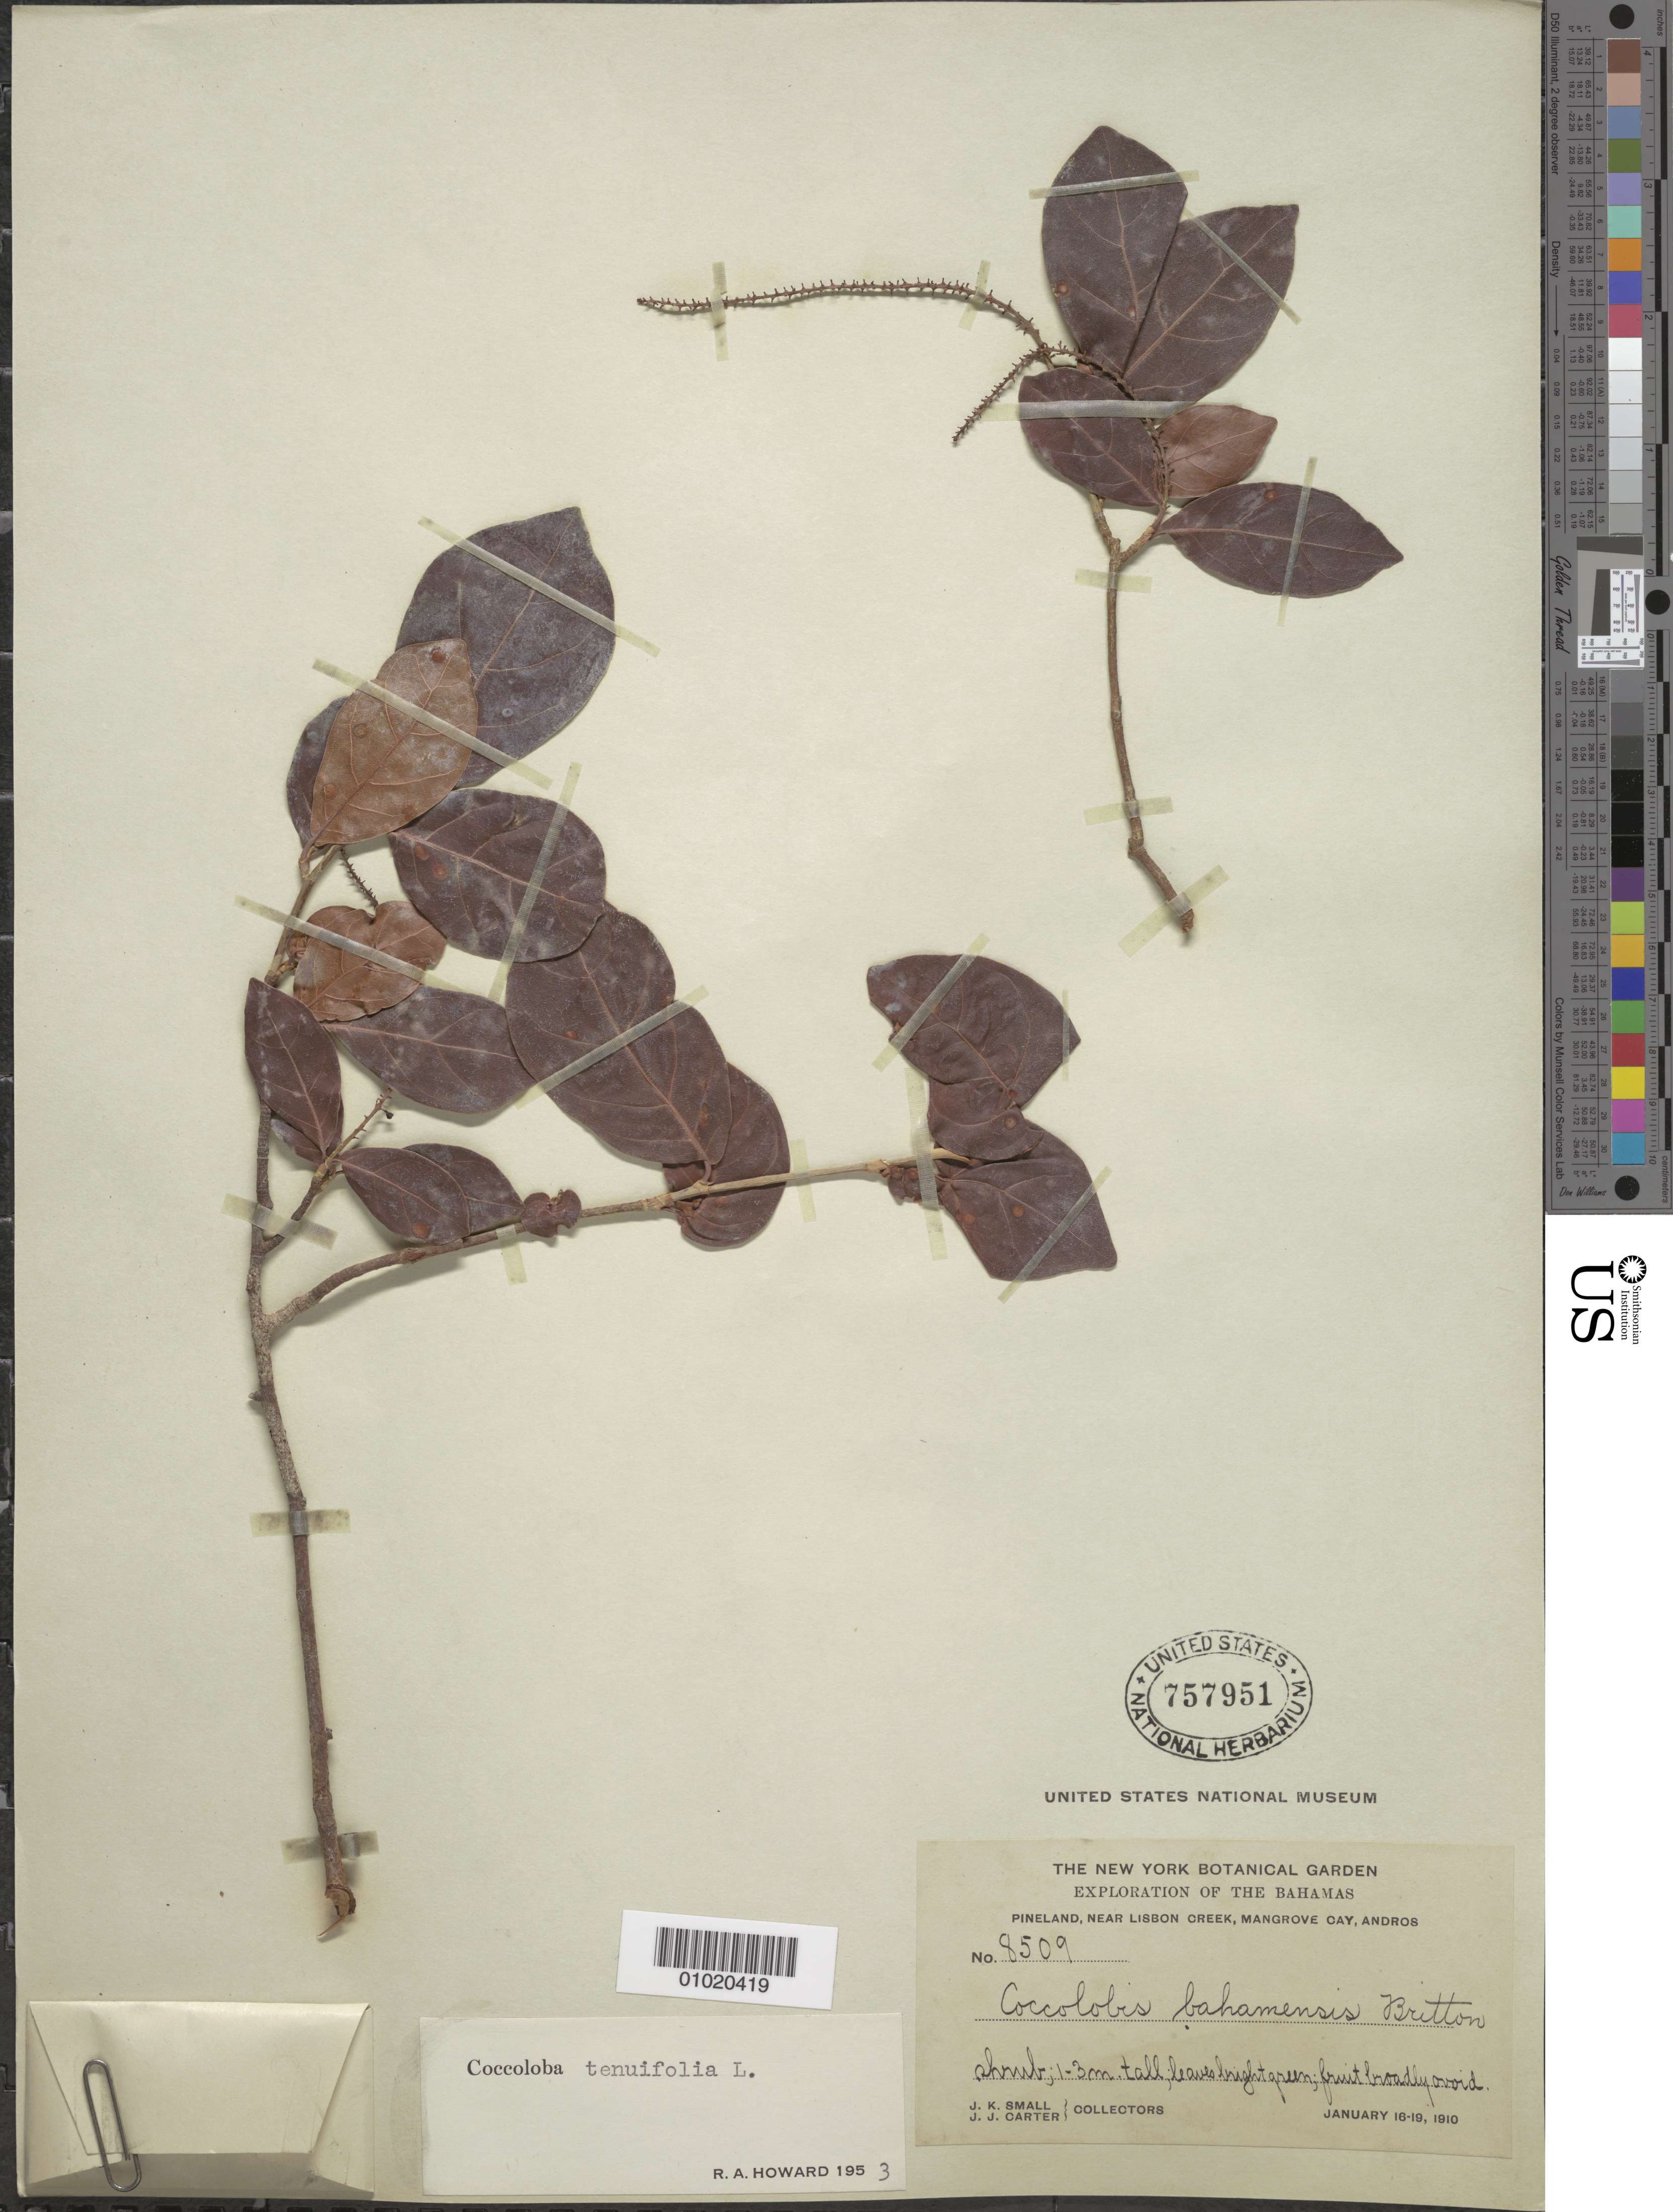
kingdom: Plantae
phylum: Tracheophyta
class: Magnoliopsida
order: Caryophyllales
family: Polygonaceae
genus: Coccoloba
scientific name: Coccoloba tenuifolia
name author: L.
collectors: J. K. Small & J. J. Carter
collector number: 8509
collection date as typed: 16 Jan 1910 to 19 Jan 1910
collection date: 1910-01-16/1910-01-19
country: Bahamas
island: Andros I.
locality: Pineland, near Lisbon Creek, Mangrove Cay.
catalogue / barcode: US 757951